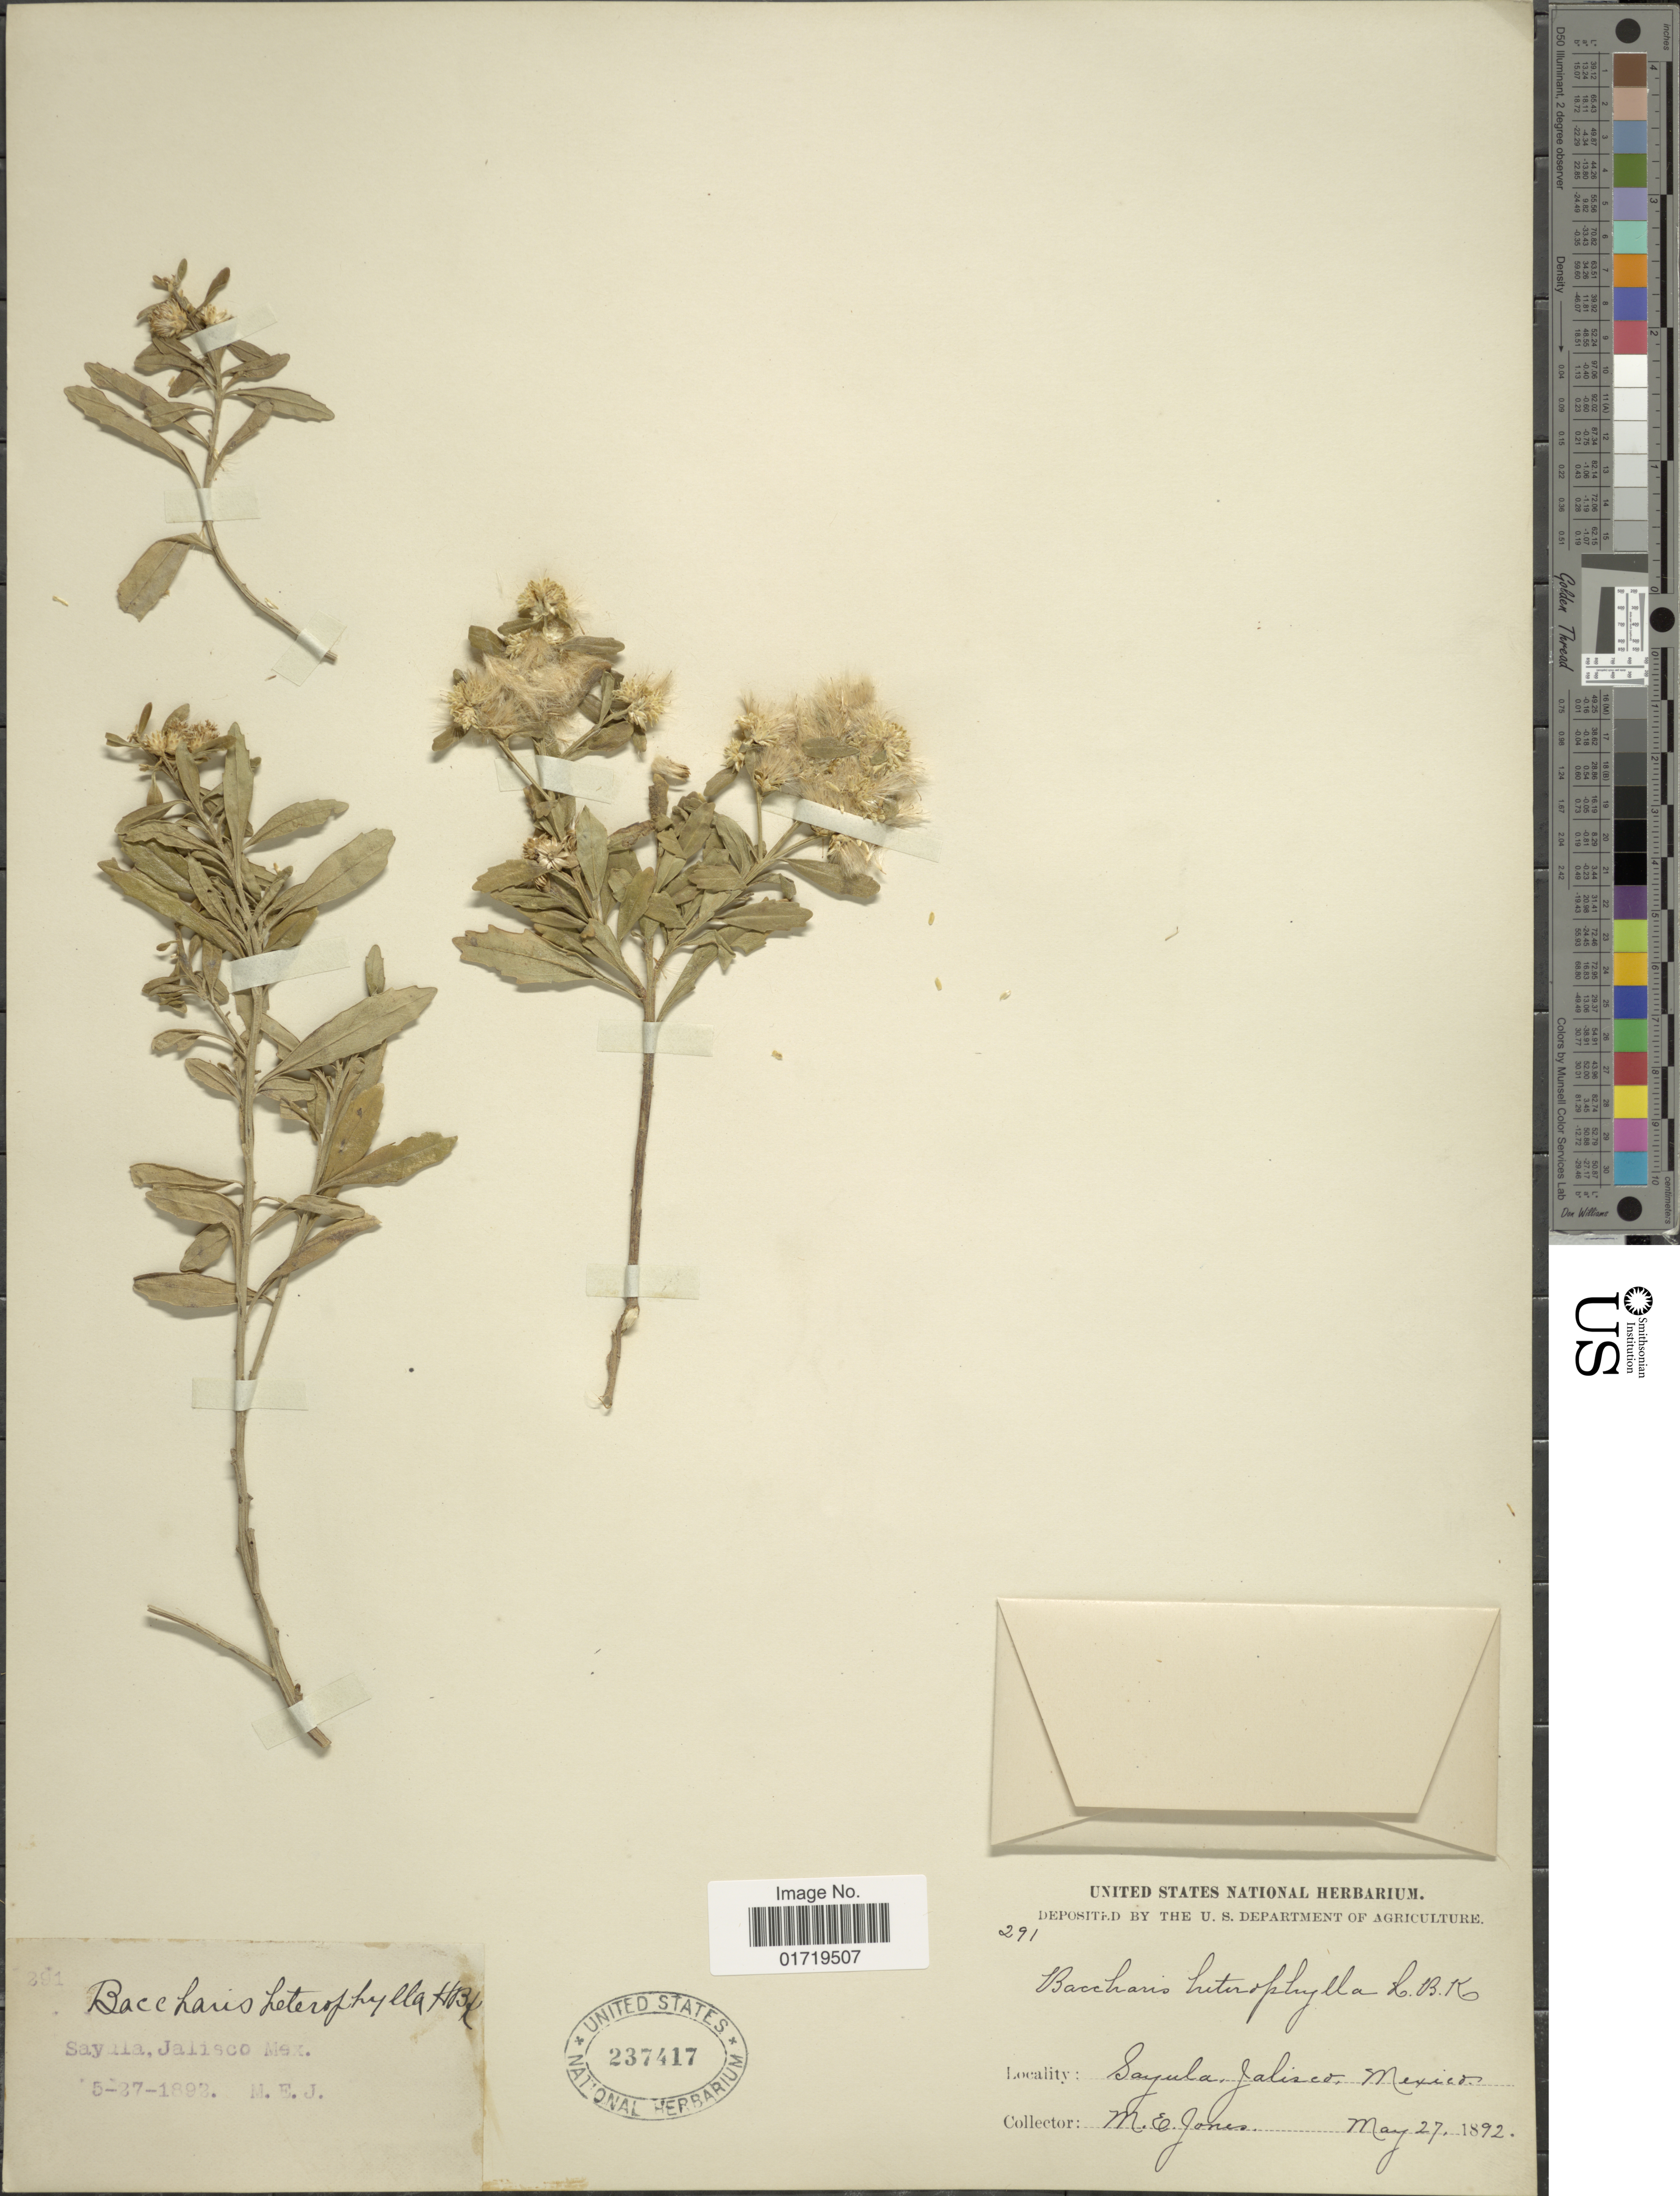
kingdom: Plantae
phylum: Tracheophyta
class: Magnoliopsida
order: Asterales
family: Asteraceae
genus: Baccharis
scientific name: Baccharis heterophylla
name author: Kunth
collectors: M. E. Jones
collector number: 291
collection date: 1892-05-27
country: Mexico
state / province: Jalisco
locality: Sayula, Jalisco, Mexico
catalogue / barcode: US 237417